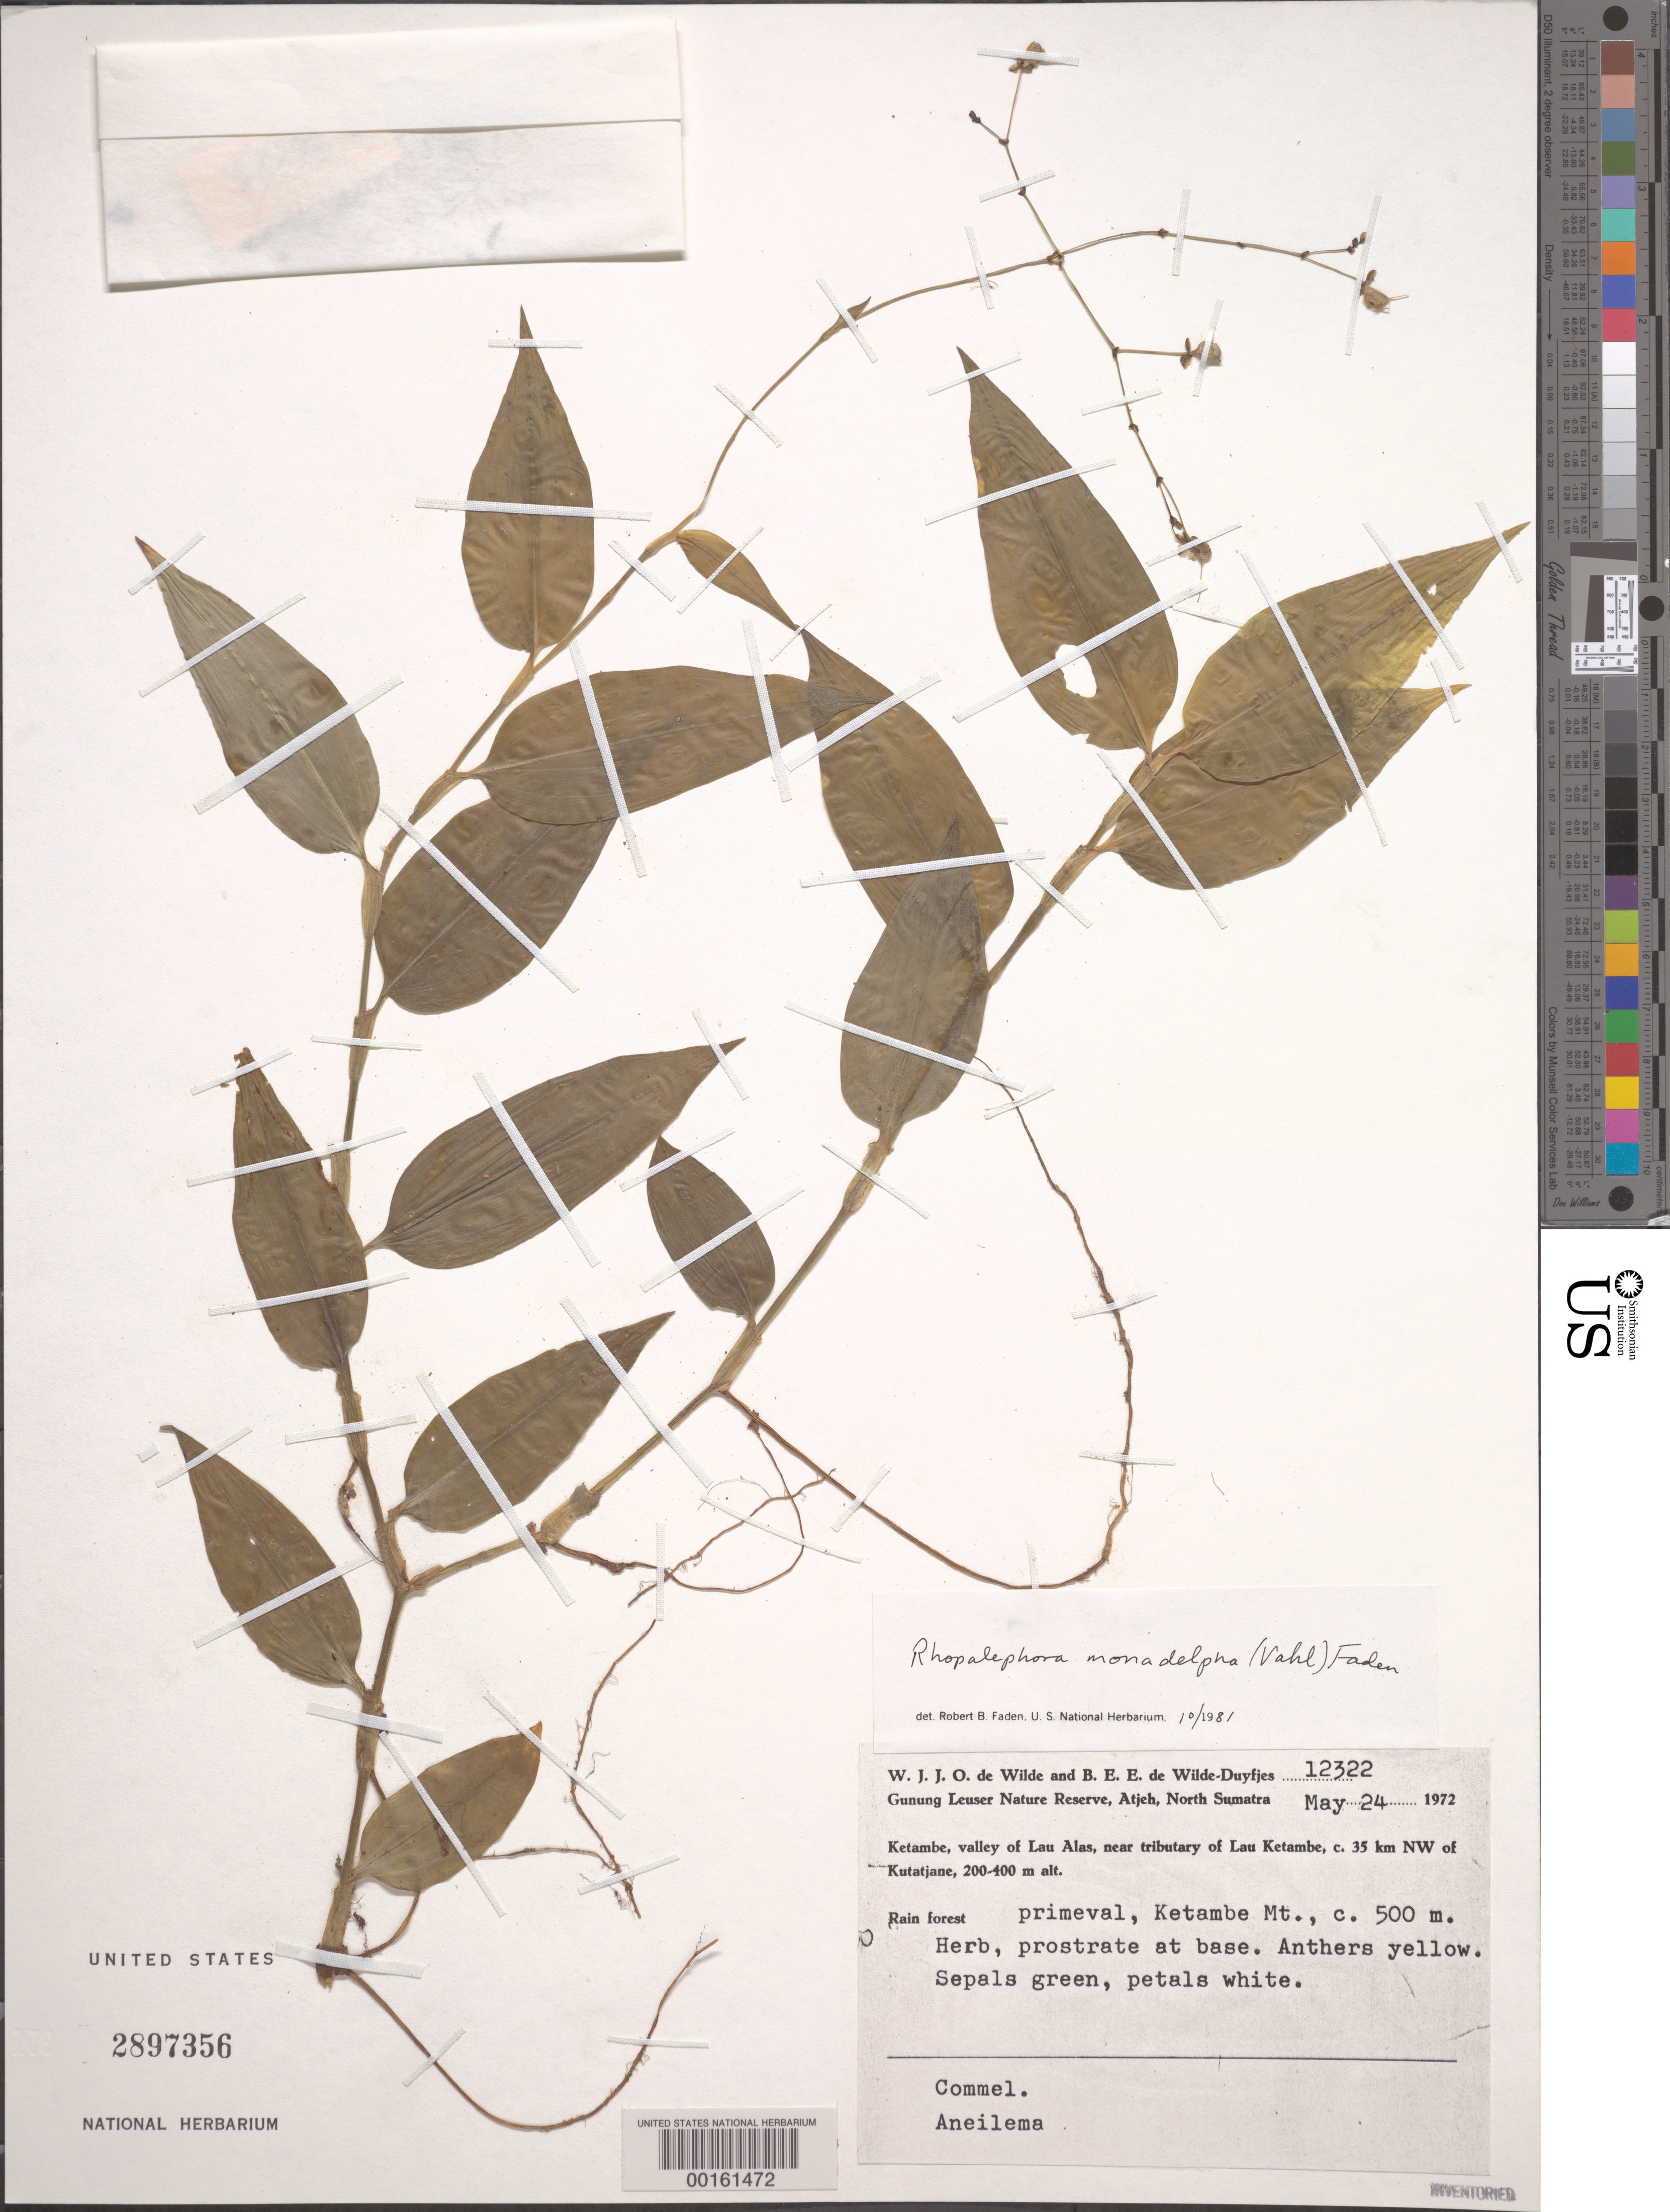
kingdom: Plantae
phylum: Tracheophyta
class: Liliopsida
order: Commelinales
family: Commelinaceae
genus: Rhopalephora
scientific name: Rhopalephora micrantha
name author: (Vahl) Faden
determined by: Faden, Robert B., (US), Smithsonian Institution - National Museum of Natural History (UNITED STATES)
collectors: W. J. de Wilde & B. E. de Wilde-Duyfjes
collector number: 12322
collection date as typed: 24 May 1972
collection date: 1972-05-24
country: Indonesia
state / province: Sumatra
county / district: Aceh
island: Sumatra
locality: Ketambe; valley of Lau Alas, NW of Kutatjane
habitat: Rain forest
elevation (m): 200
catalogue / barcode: US 2897356